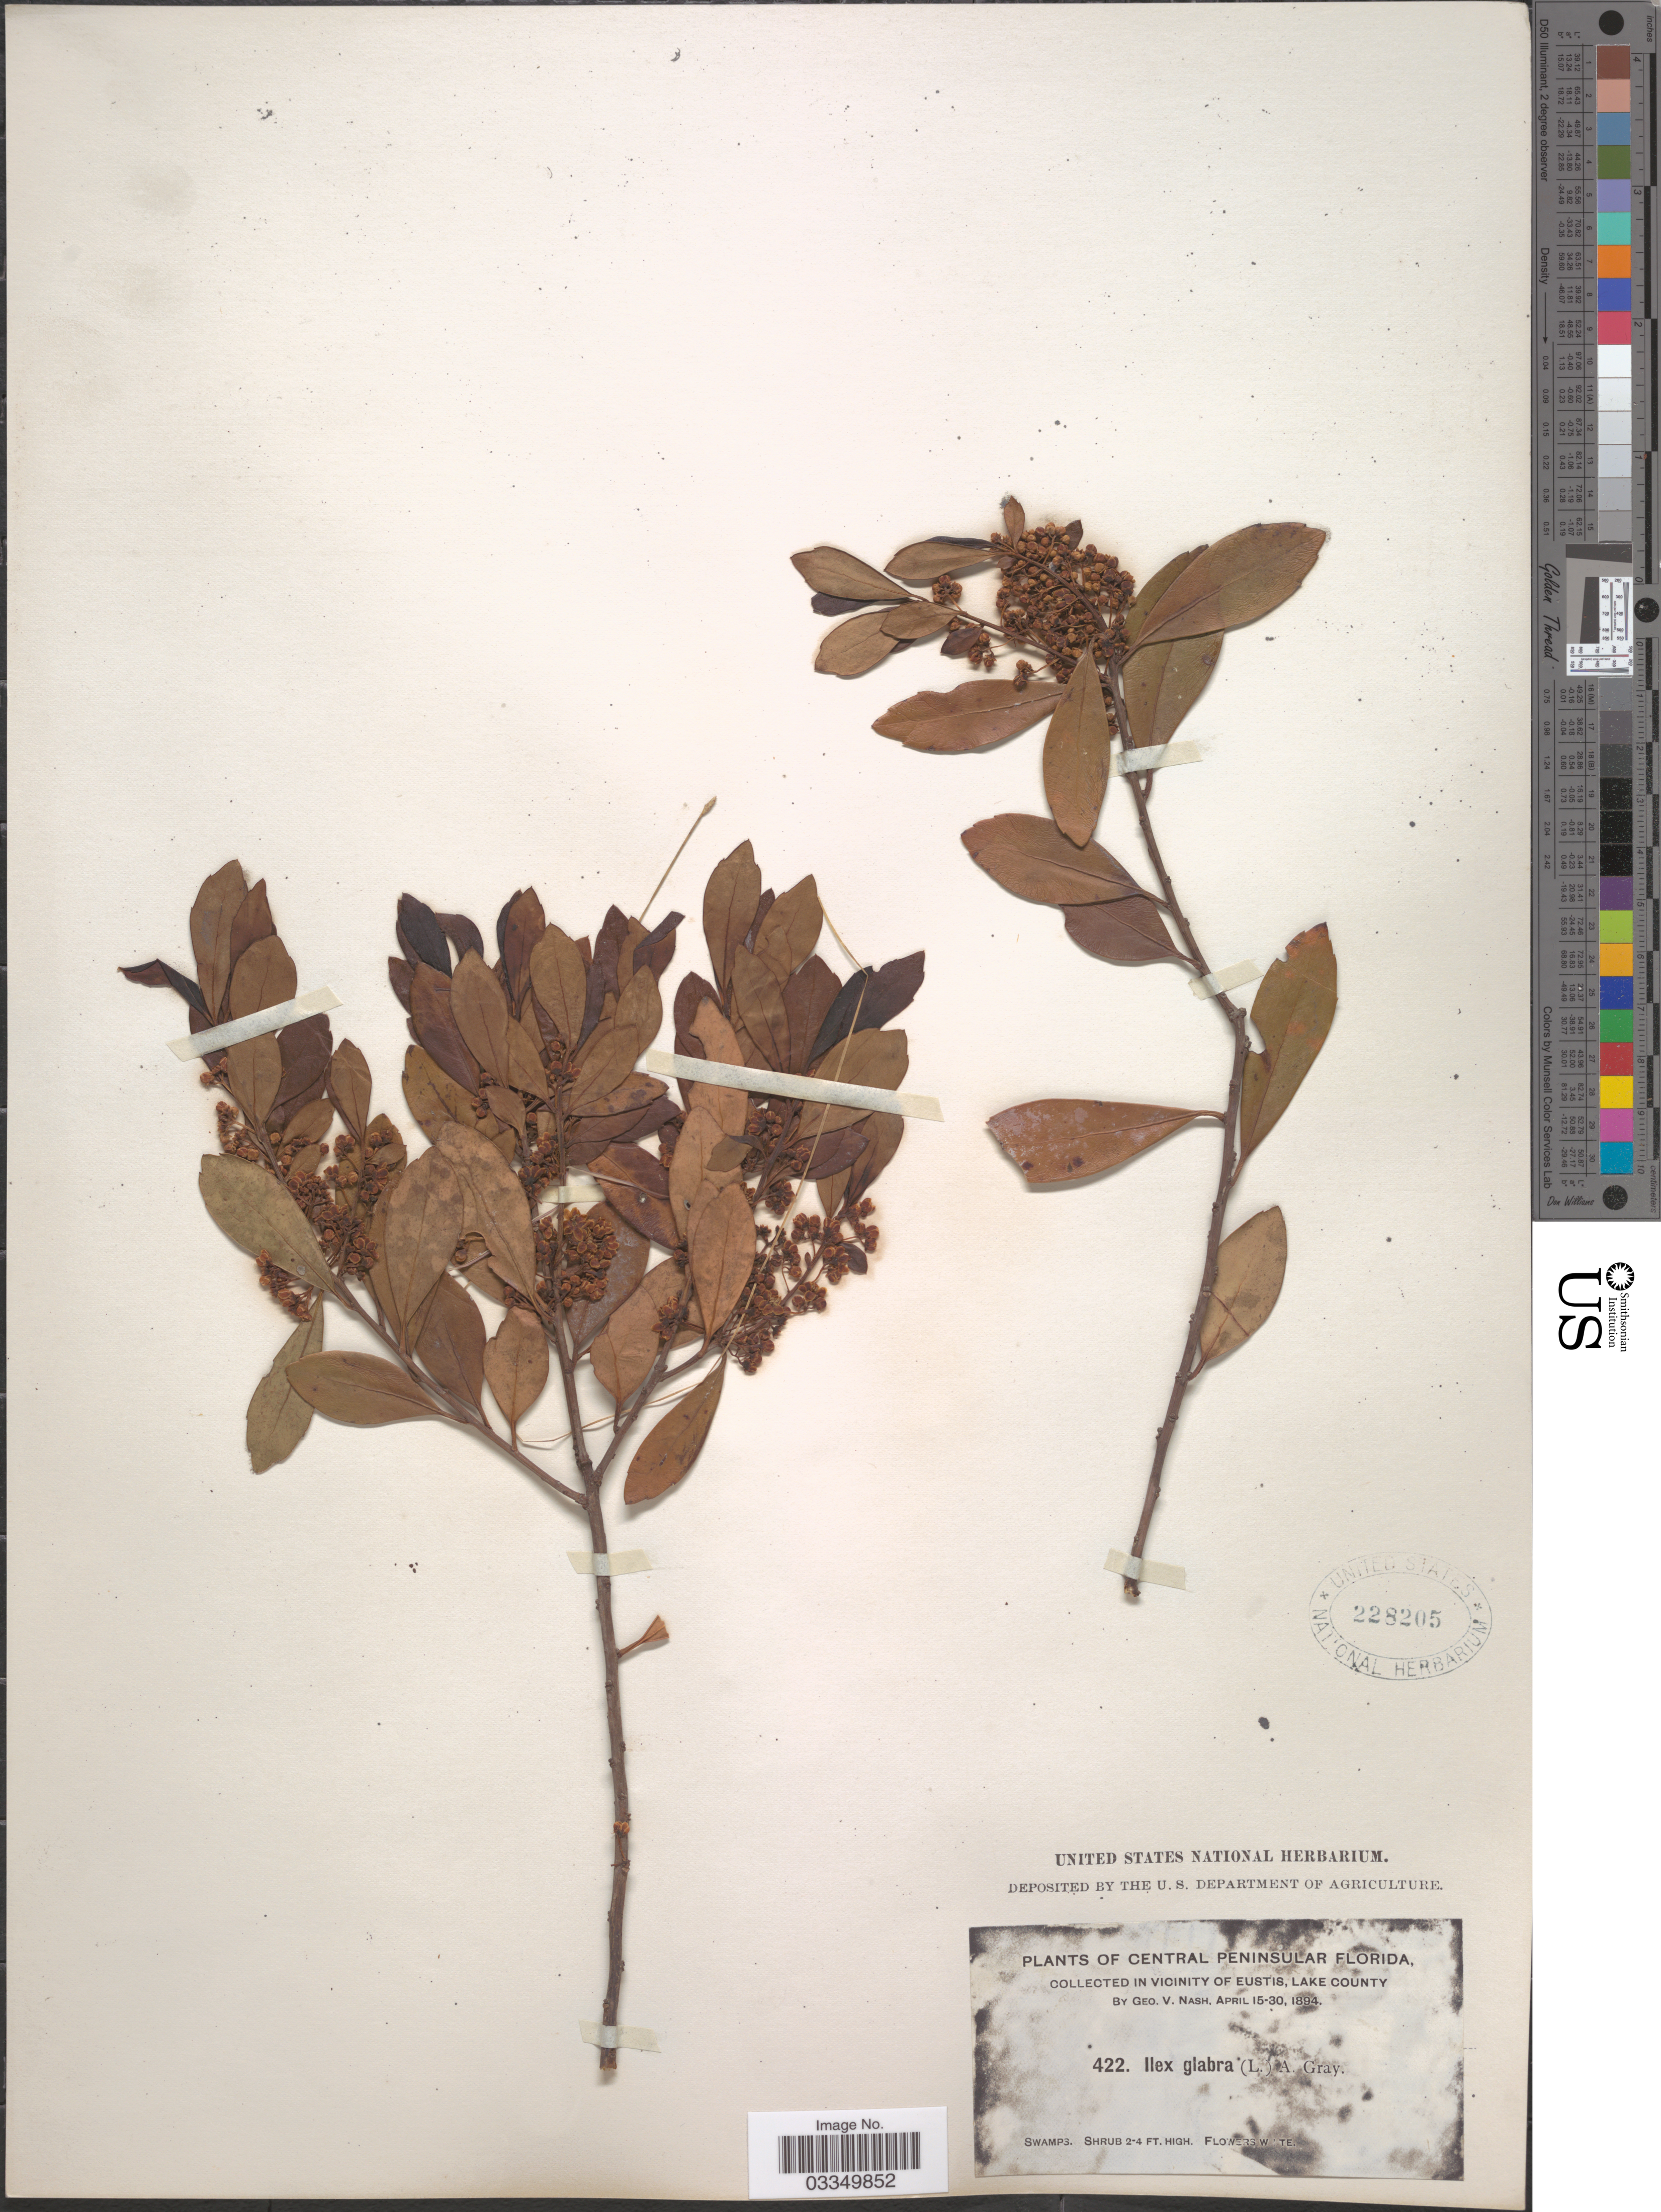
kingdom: Plantae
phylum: Tracheophyta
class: Magnoliopsida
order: Aquifoliales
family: Aquifoliaceae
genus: Ilex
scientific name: Ilex glabra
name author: (L.) A. Gray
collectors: G. V. Nash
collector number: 422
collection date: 1894-04-15/1894-04-30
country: United States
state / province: Florida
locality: Central Peninsular Florida. Vicinity of Eustis, Lake County.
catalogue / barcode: US 228205